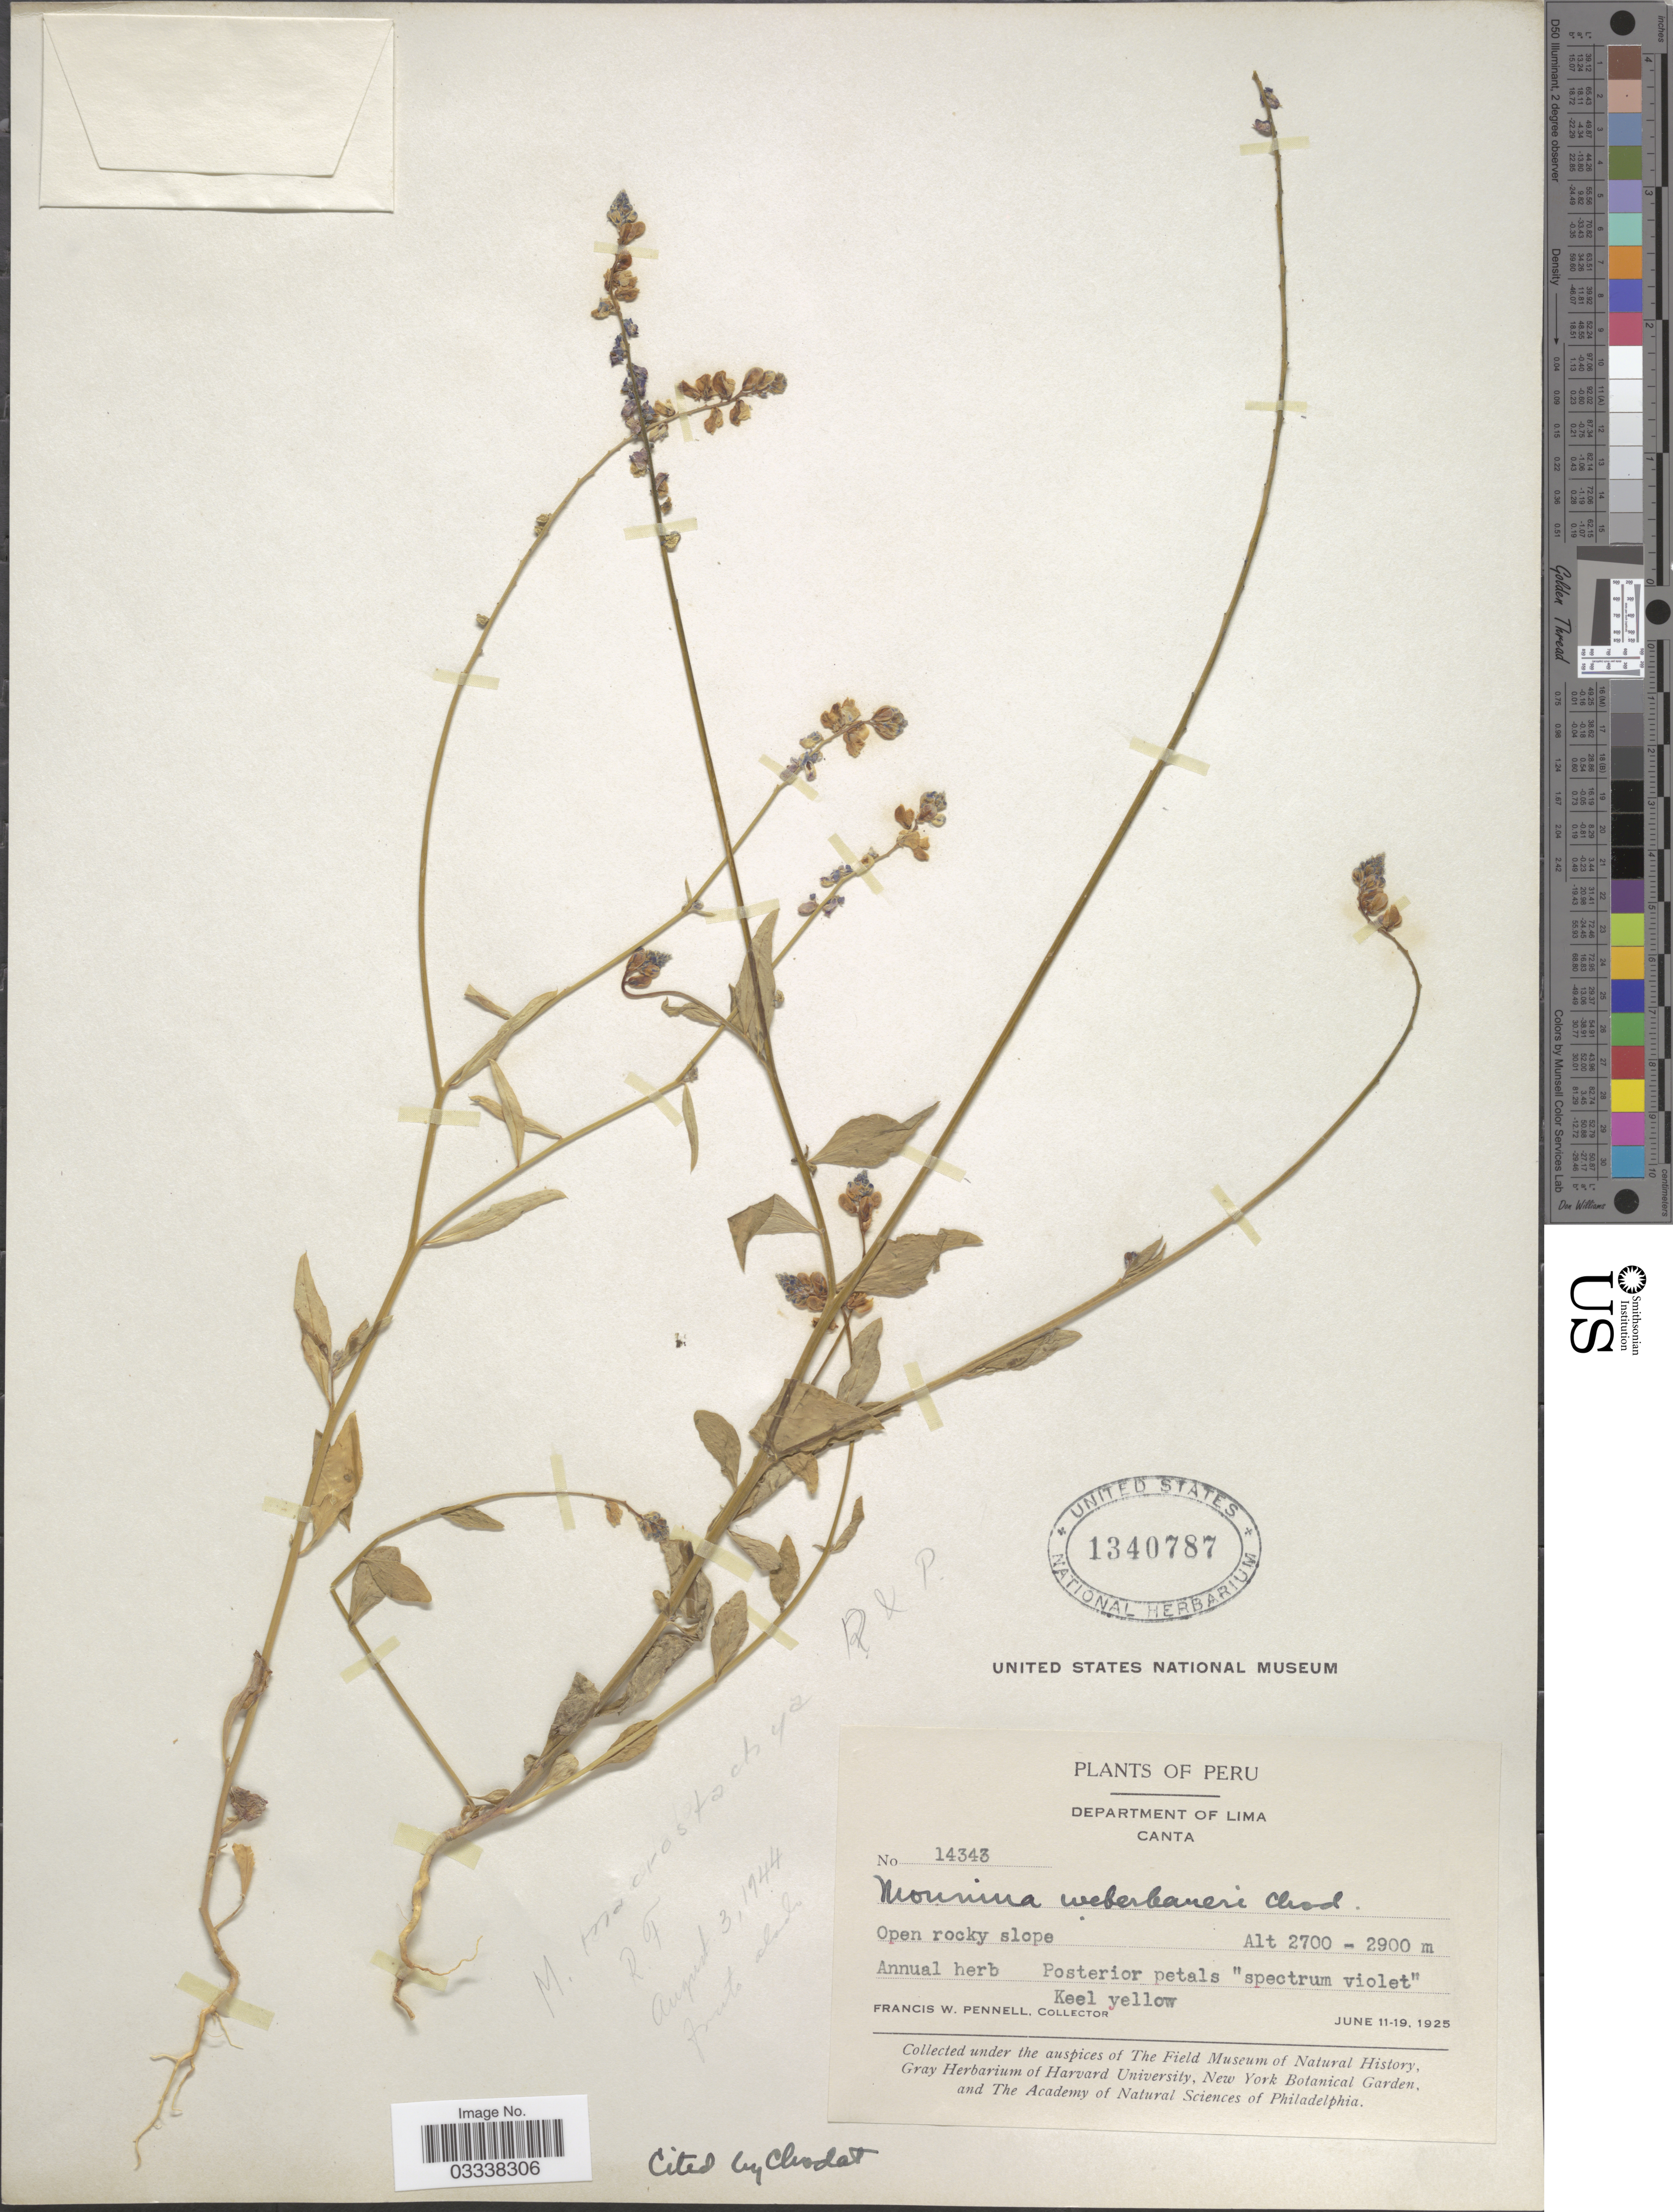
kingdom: Plantae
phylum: Tracheophyta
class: Magnoliopsida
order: Fabales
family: Polygalaceae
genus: Monnina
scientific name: Monnina macrostachya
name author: Ruiz & Pav.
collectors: F. W. Pennell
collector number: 14343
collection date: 1925-06-11/1925-06-19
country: Peru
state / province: Lima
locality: Department of Lima, Canta.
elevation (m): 2700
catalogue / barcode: US 1340787